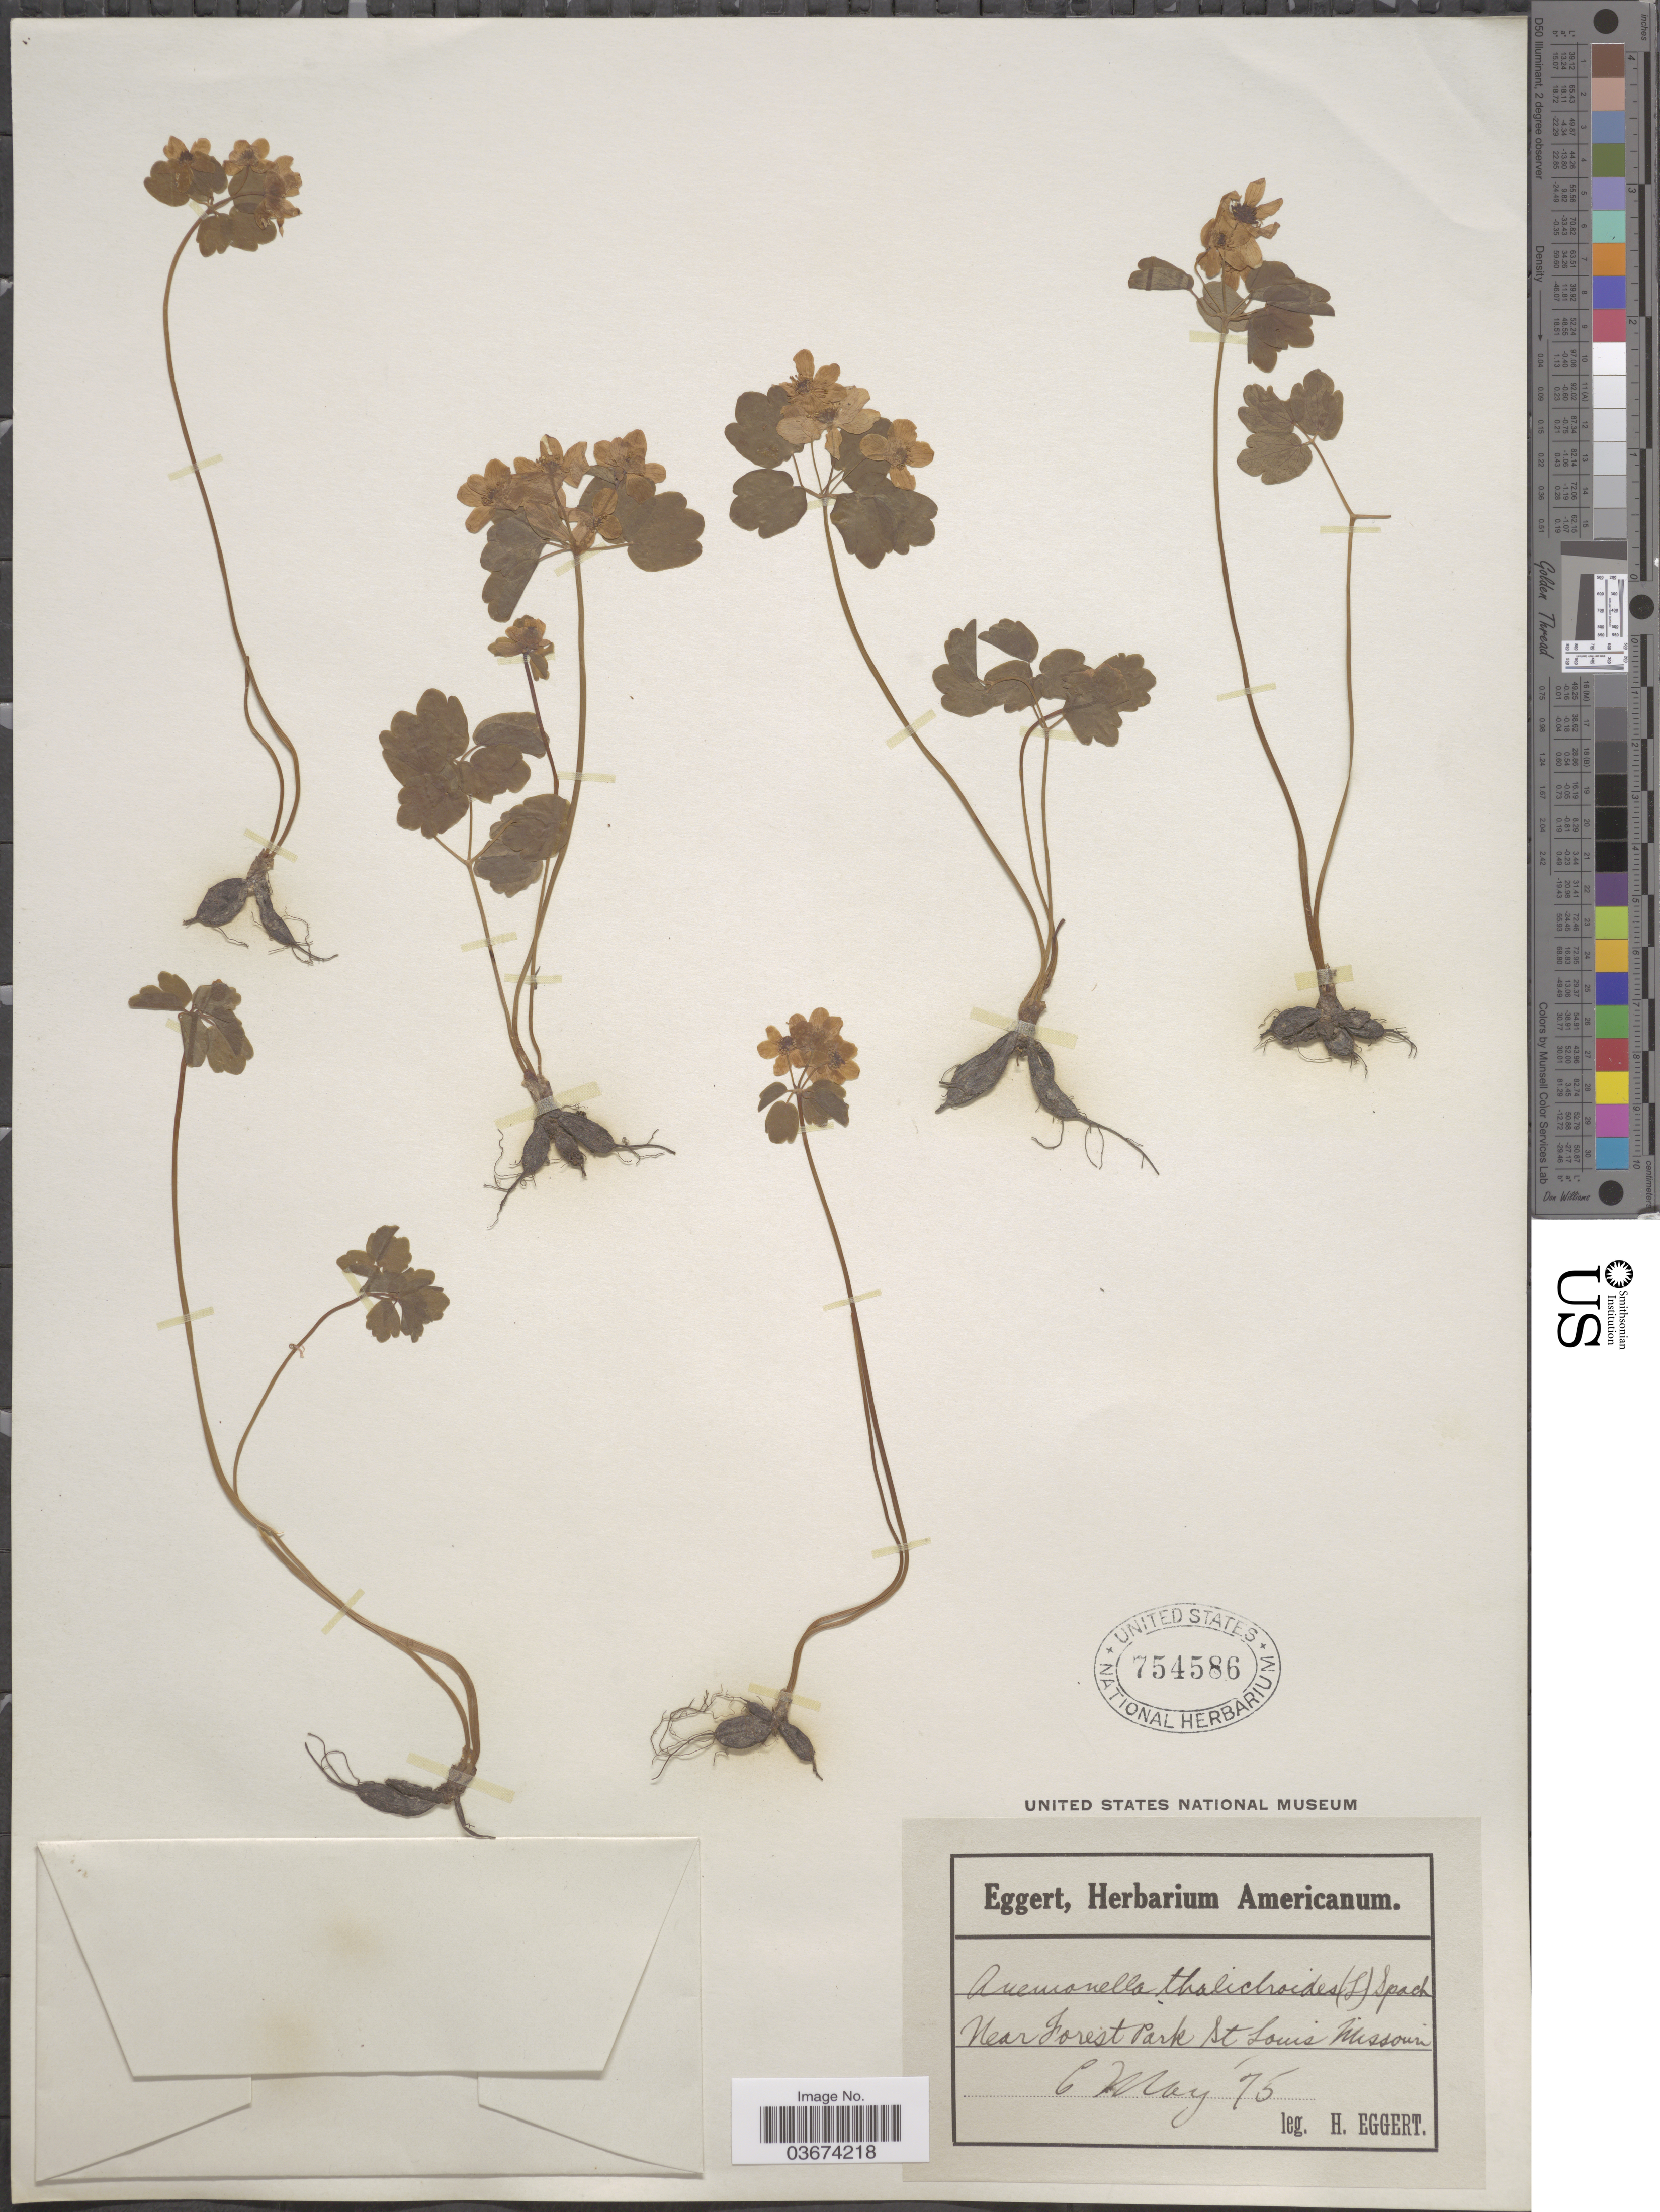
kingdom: Plantae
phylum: Tracheophyta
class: Magnoliopsida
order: Ranunculales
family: Ranunculaceae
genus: Thalictrum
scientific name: Thalictrum thalictroides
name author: (L.) A.J. Eames & B. Boivin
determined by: Strong, M. T., (US), Smithsonian Institution - National Museum of Natural History (UNITED STATES)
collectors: H. Eggert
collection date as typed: Transcribed d/m/y: 6/5/75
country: United States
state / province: Missouri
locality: Near Forest Park. St Louis.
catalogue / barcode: US 754586